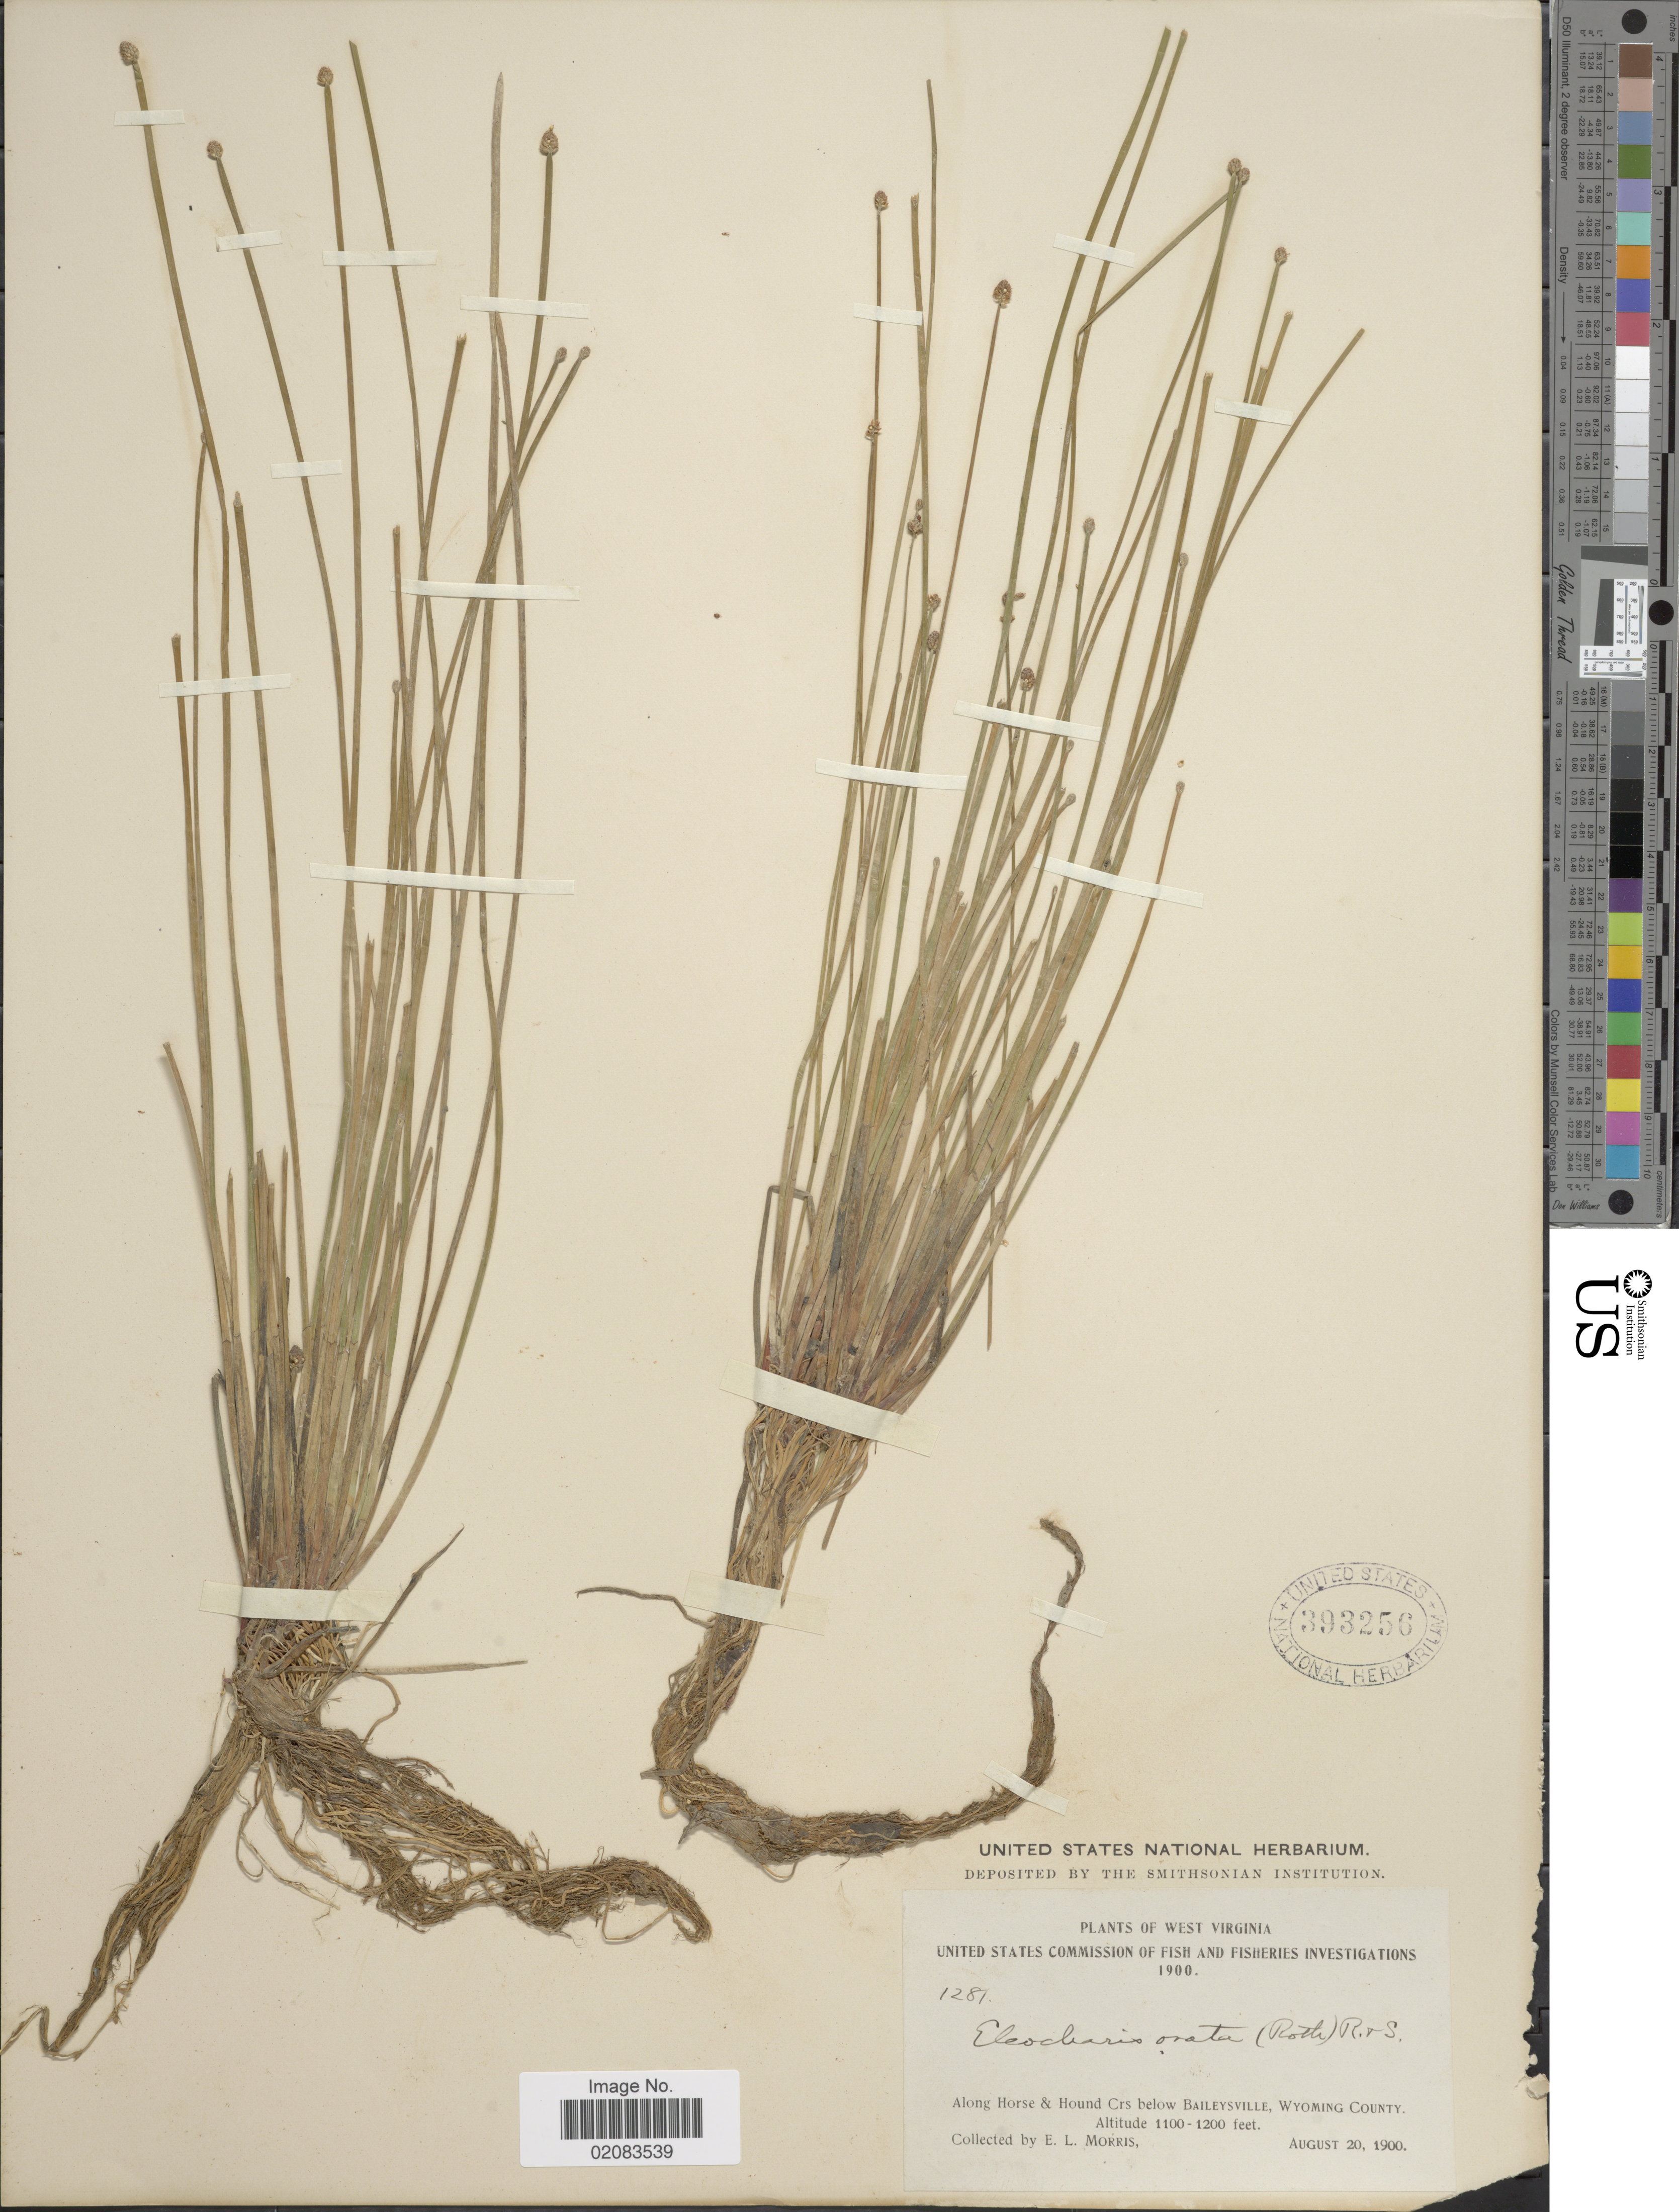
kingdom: Plantae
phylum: Tracheophyta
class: Liliopsida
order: Poales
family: Cyperaceae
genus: Eleocharis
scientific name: Eleocharis obtusa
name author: (Willd.) Schult.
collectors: E. Morris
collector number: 1281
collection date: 1900-08-20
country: United States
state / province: Wyoming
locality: West Virginia, Along Horse & Hound Crs below Baileysville, Wyoming County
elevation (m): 335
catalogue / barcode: US 393256